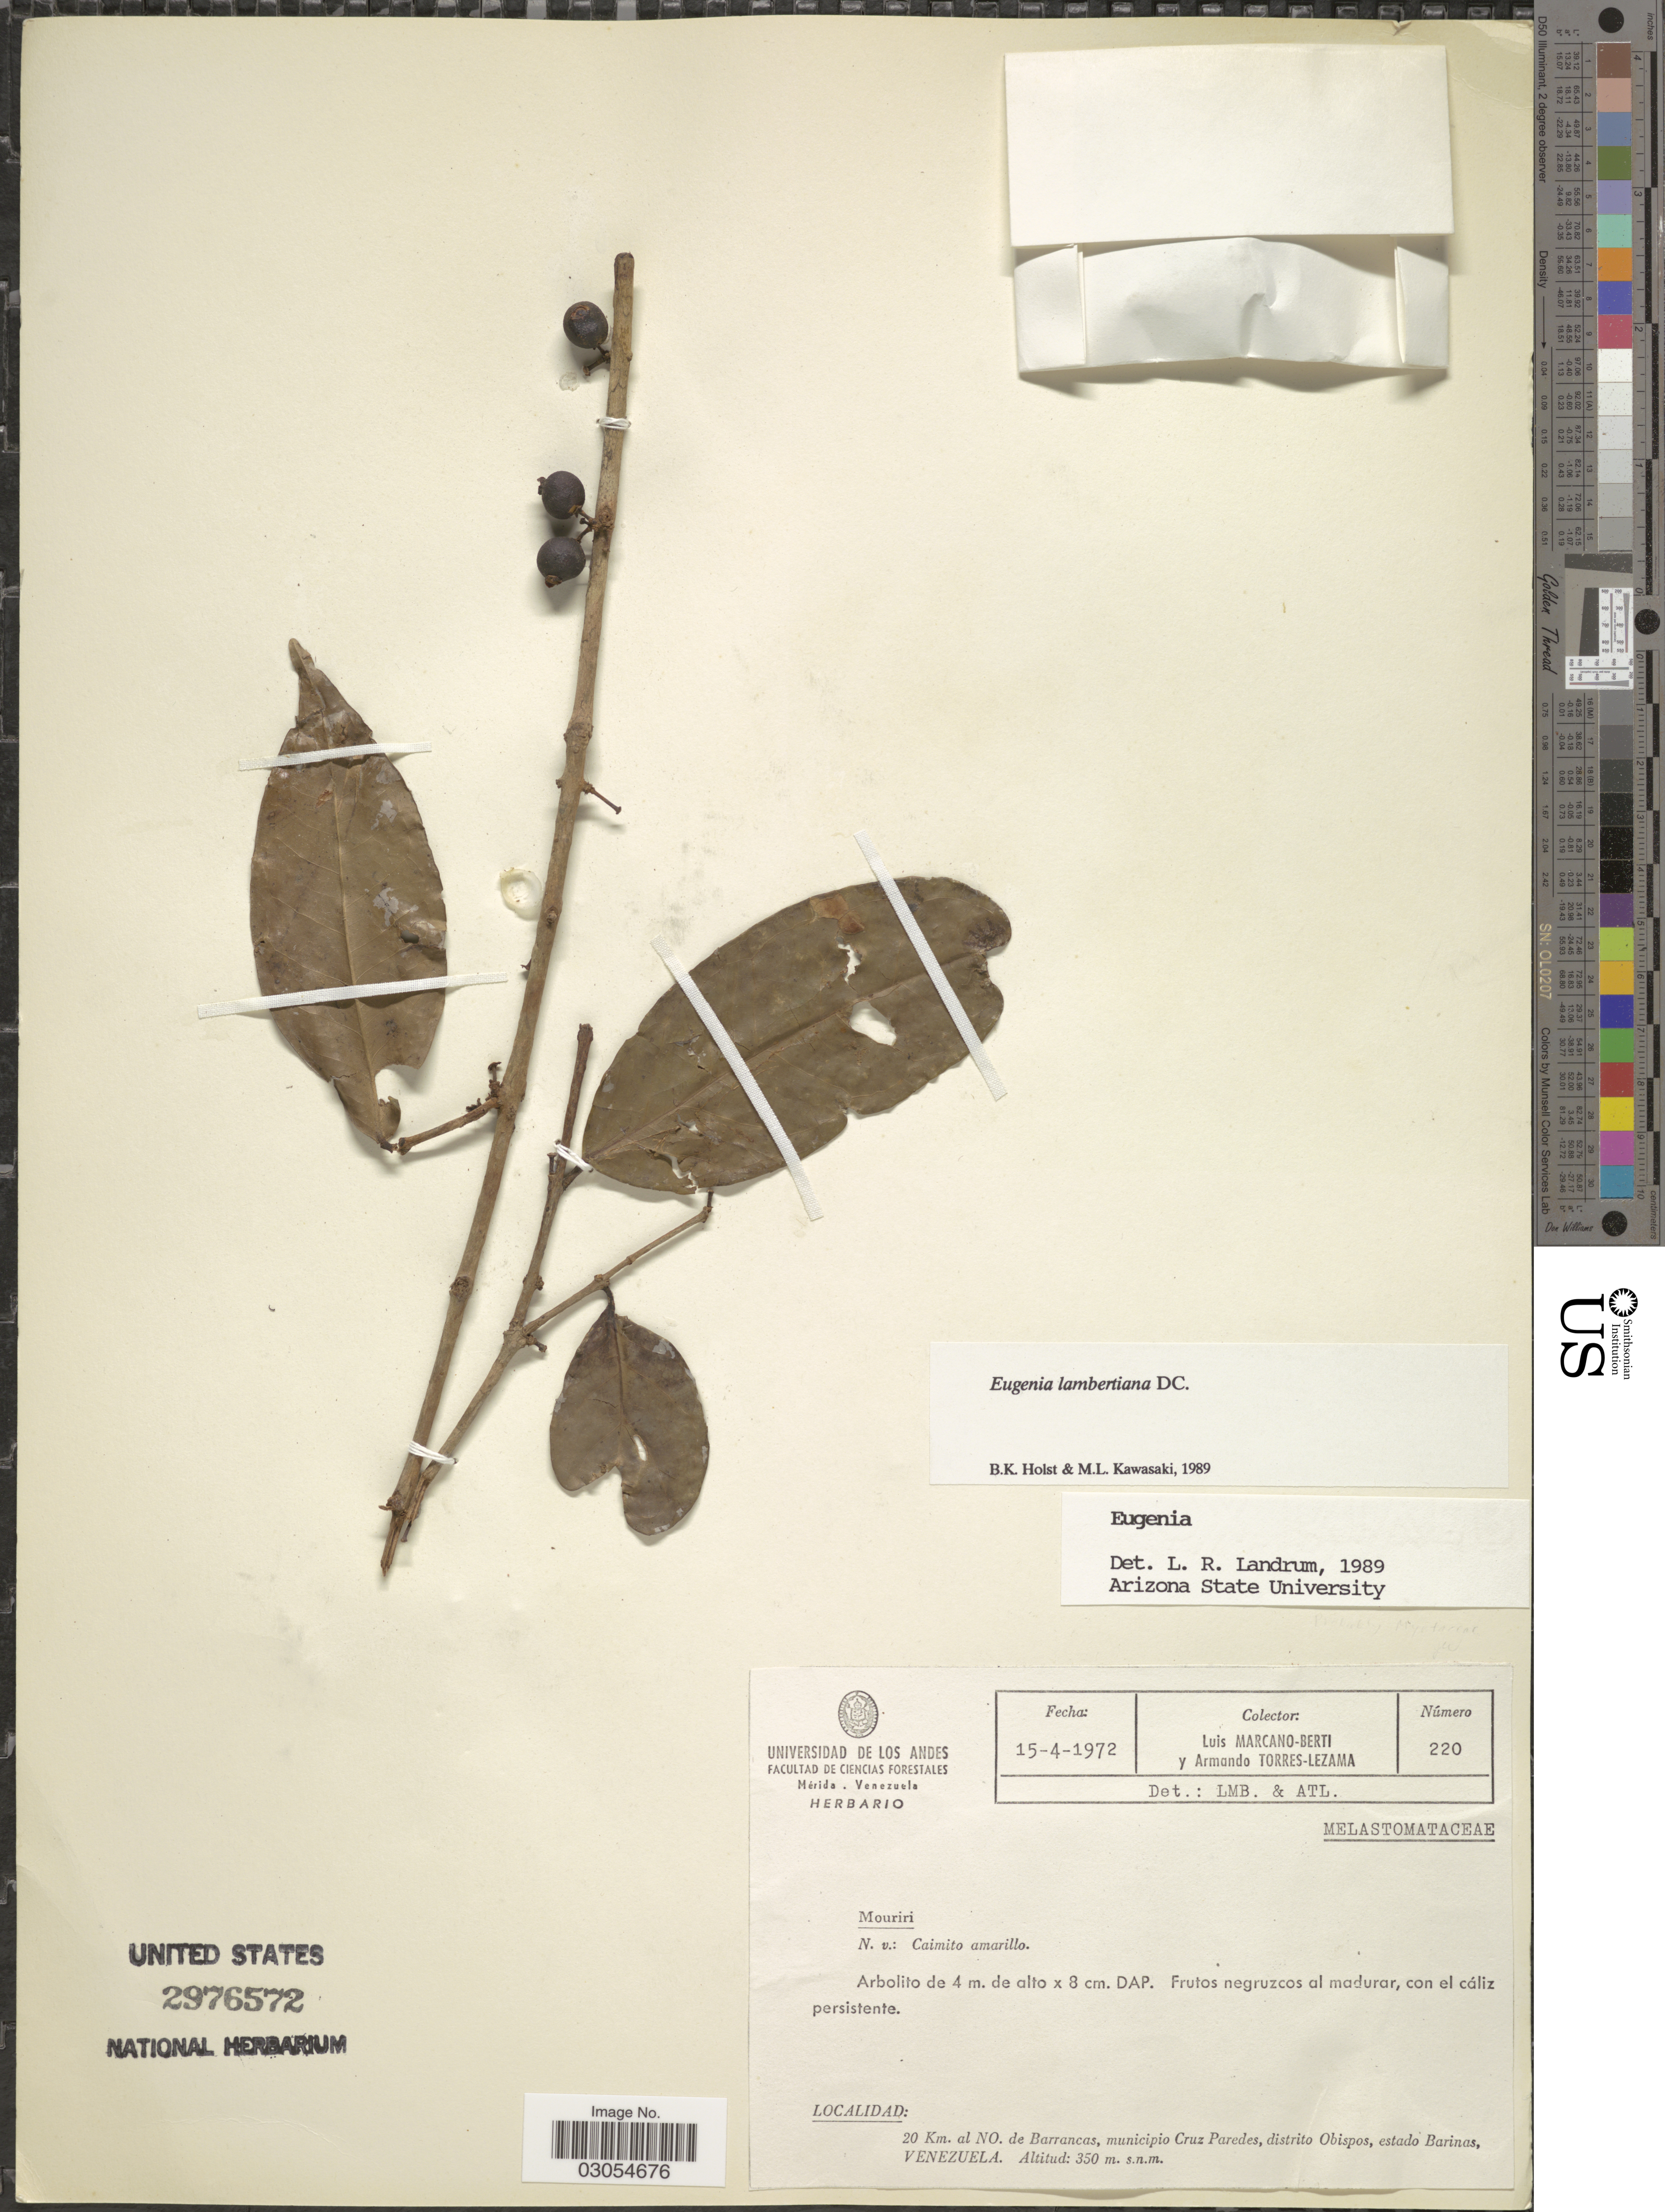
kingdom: Plantae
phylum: Tracheophyta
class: Magnoliopsida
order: Myrtales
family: Myrtaceae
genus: Eugenia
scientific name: Eugenia lambertiana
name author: DC.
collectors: L. Marcano-Berti & A. Torres-Lazama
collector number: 220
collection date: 1972-04-15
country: Venezuela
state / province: Barinas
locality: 20 Km. al NO. de Barrancas, municipio Cruz Paredes, distrito Obispos.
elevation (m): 350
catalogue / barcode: US 2976572